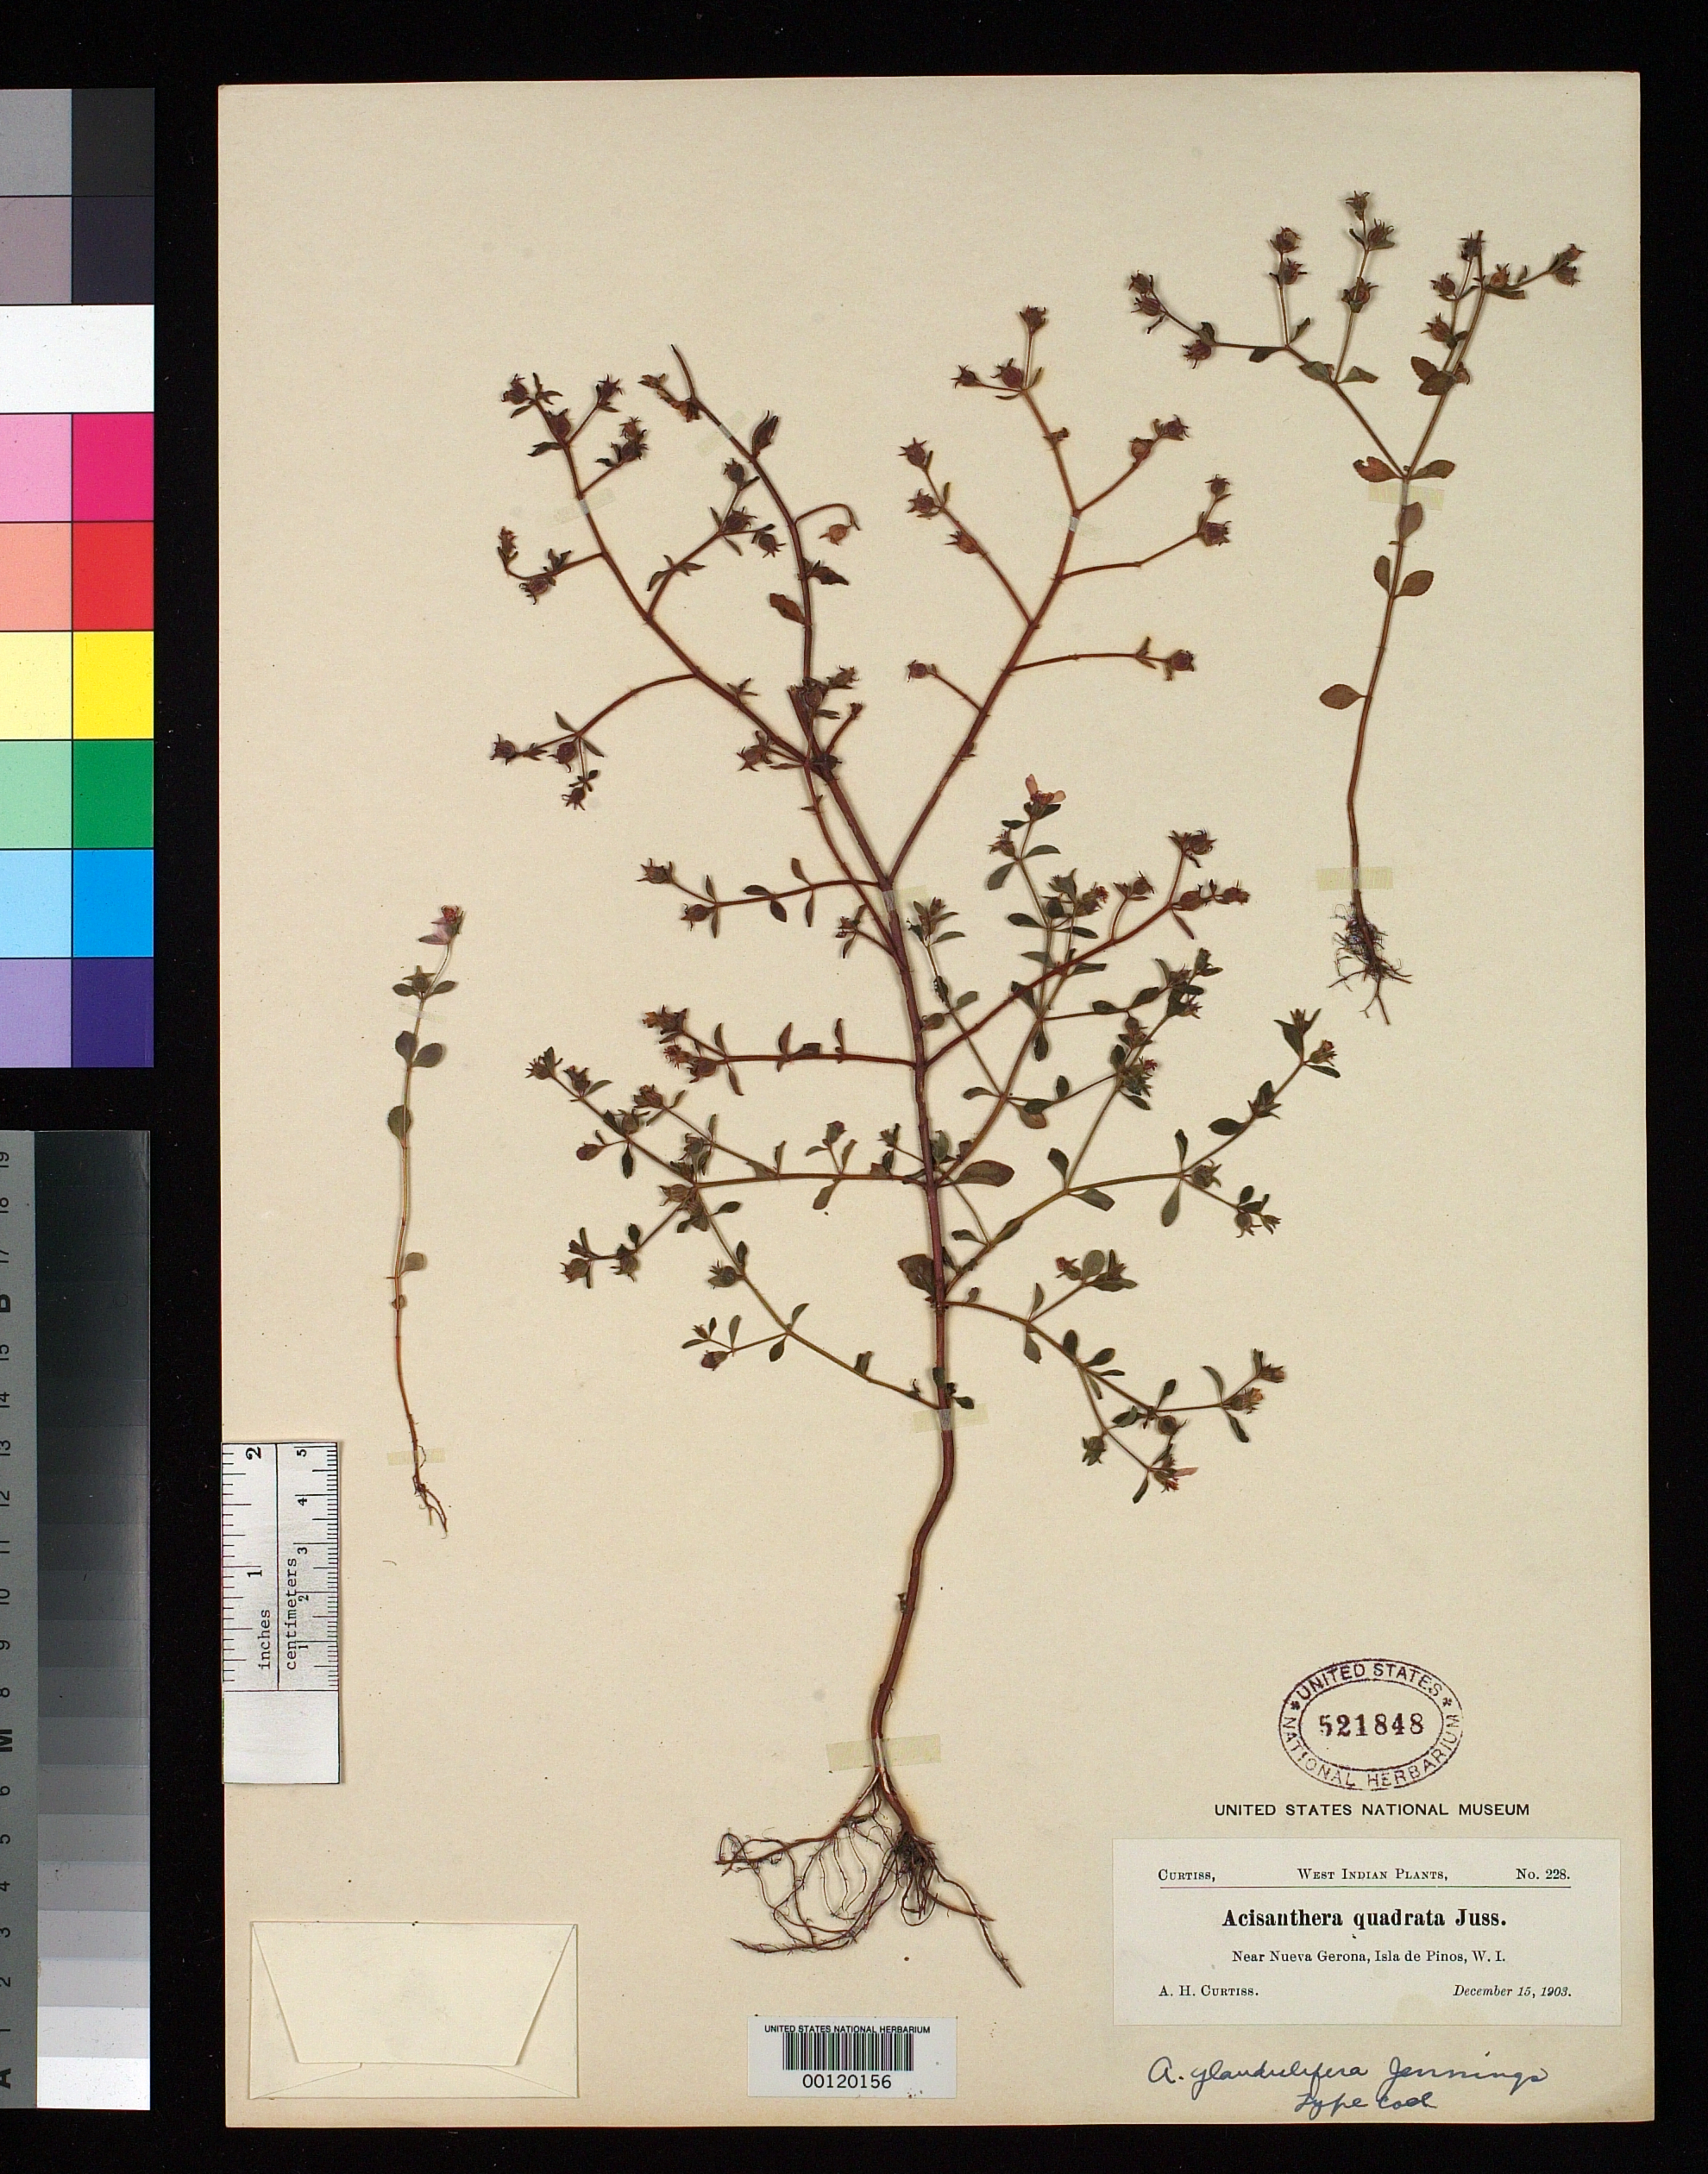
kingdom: Plantae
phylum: Tracheophyta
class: Magnoliopsida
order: Myrtales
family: Melastomataceae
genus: Acisanthera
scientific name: Acisanthera glandulifera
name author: Jenn.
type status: Type Collection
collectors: A. H. Curtiss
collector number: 228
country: Cuba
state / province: La Habana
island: Greater Antilles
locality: Isle of Pines.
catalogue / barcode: US 521848